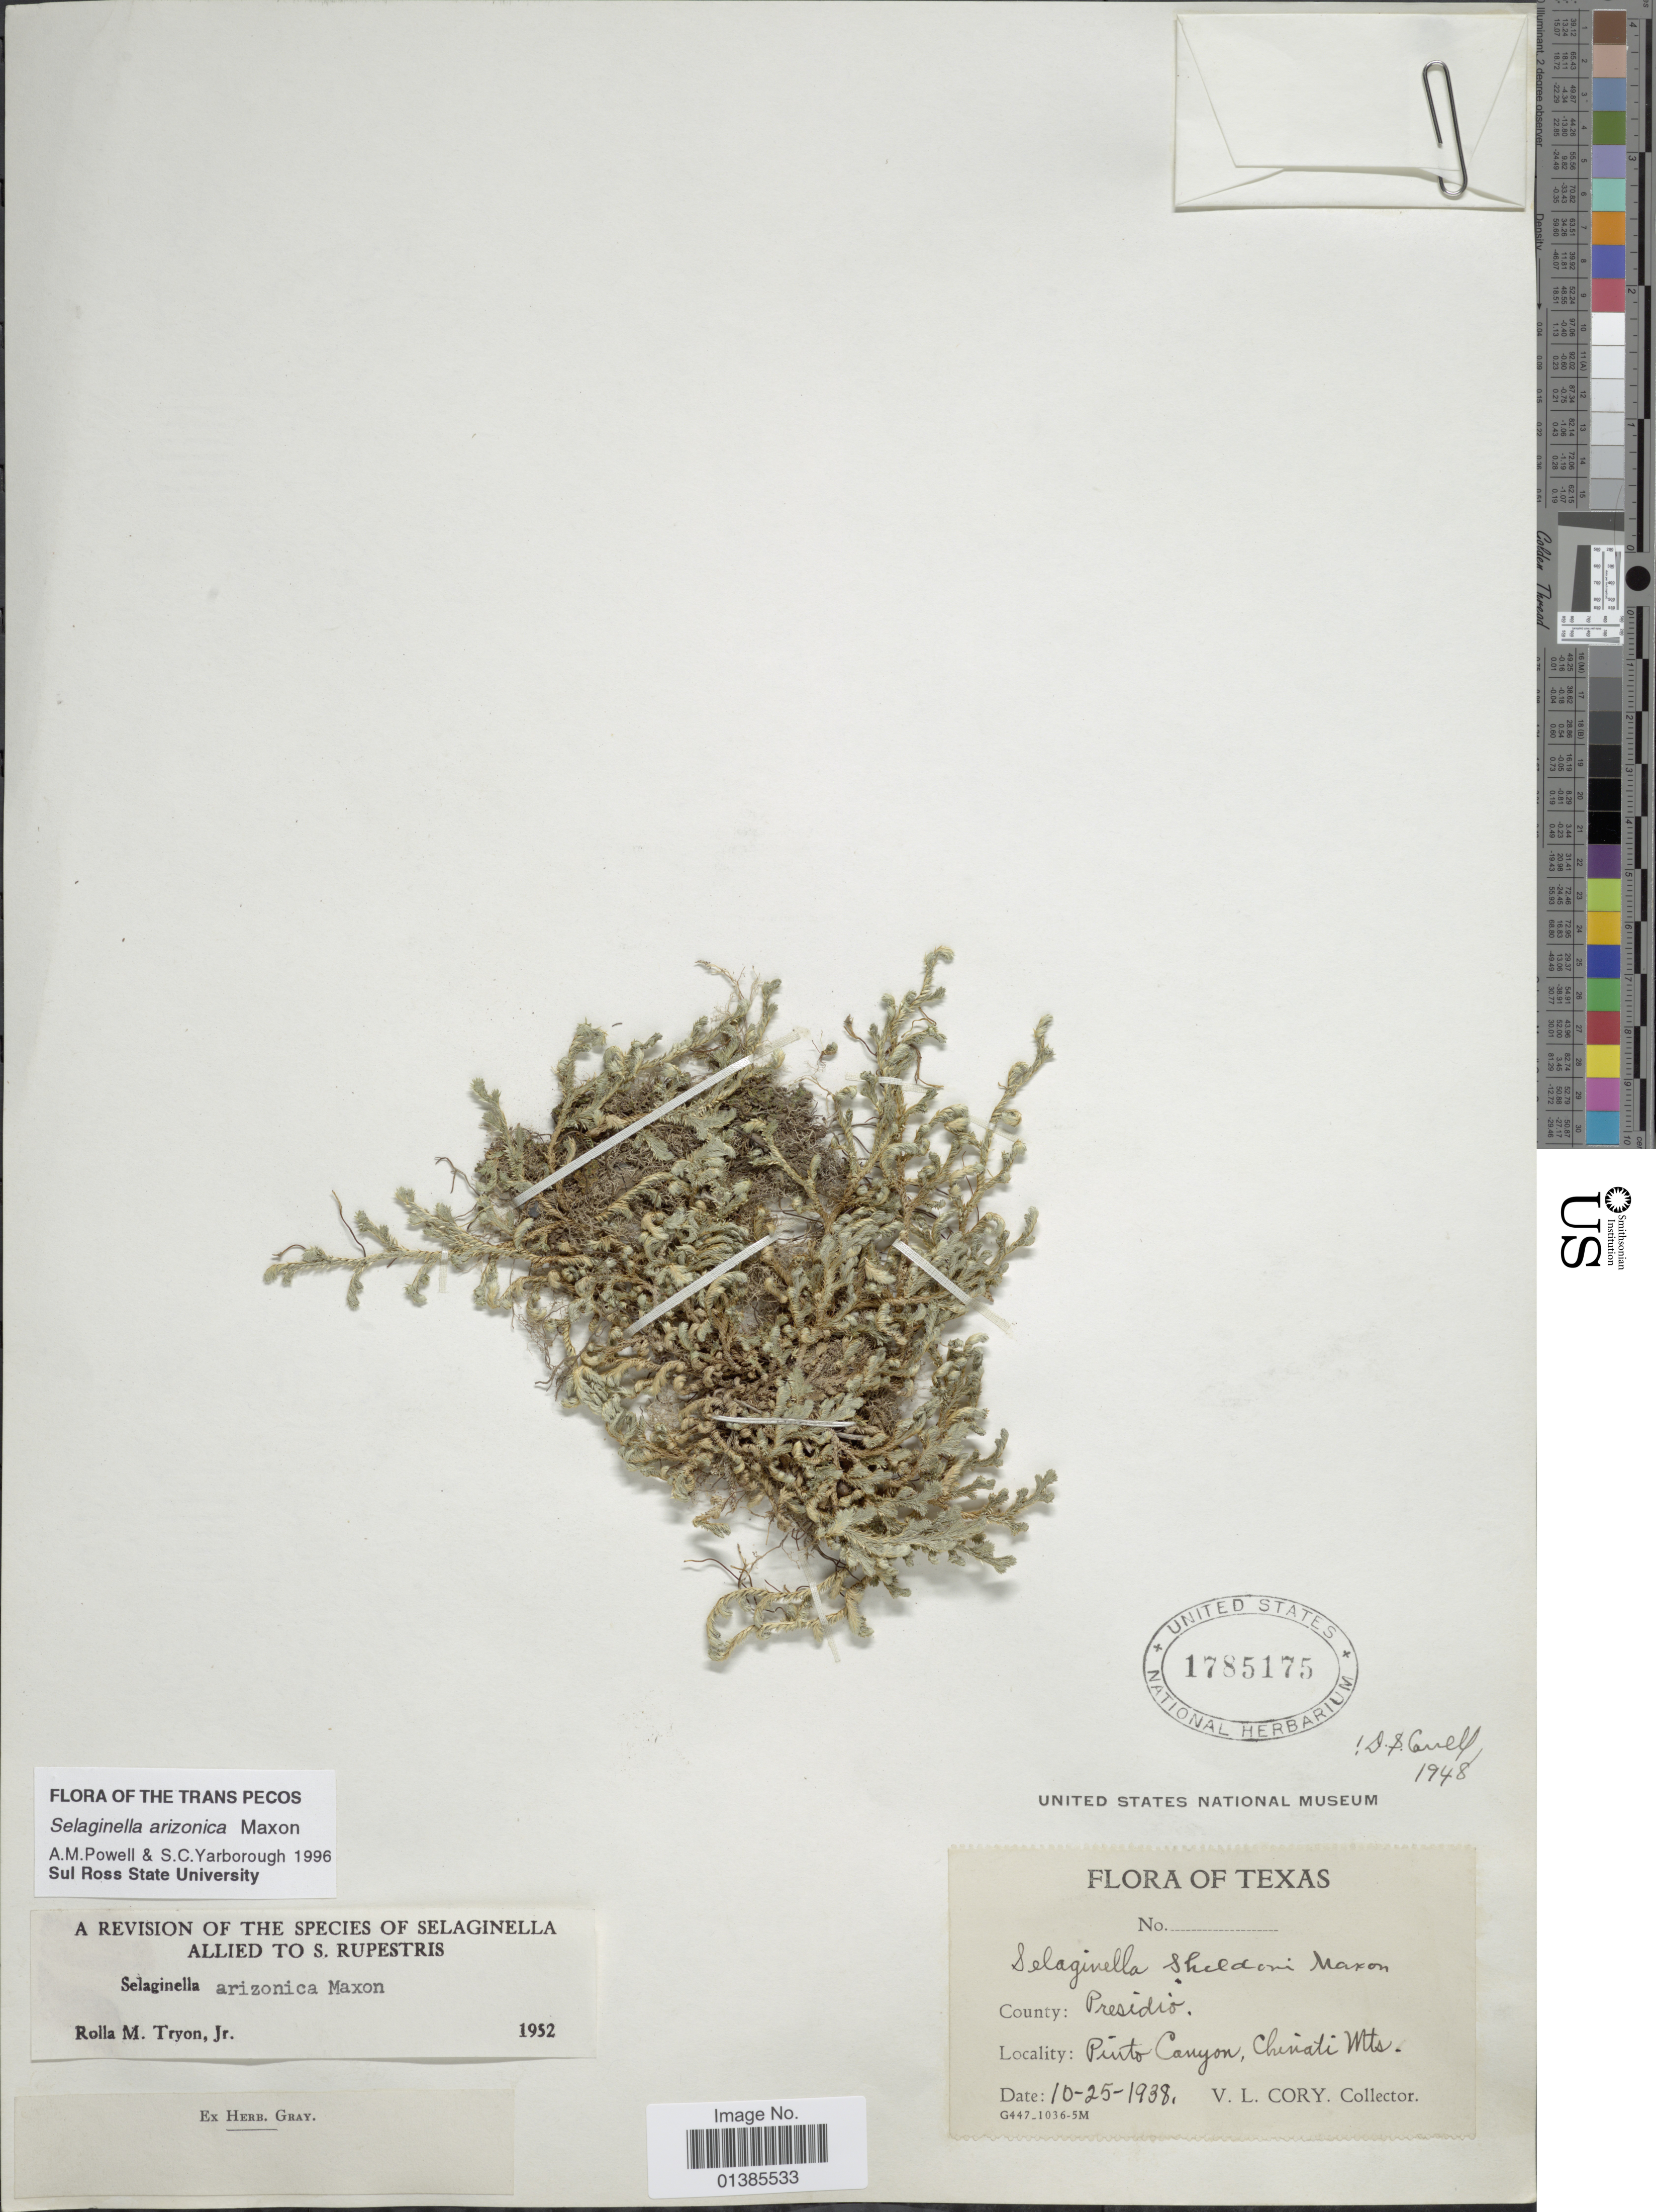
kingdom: Plantae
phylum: Tracheophyta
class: Lycopodiopsida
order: Selaginellales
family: Selaginellaceae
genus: Selaginella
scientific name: Selaginella arizonica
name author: Maxon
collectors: V. Cory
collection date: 1938-10-25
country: United States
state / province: Texas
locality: County: Presidio. Pinto Canyon, Chinati Mts.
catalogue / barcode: US 1785175